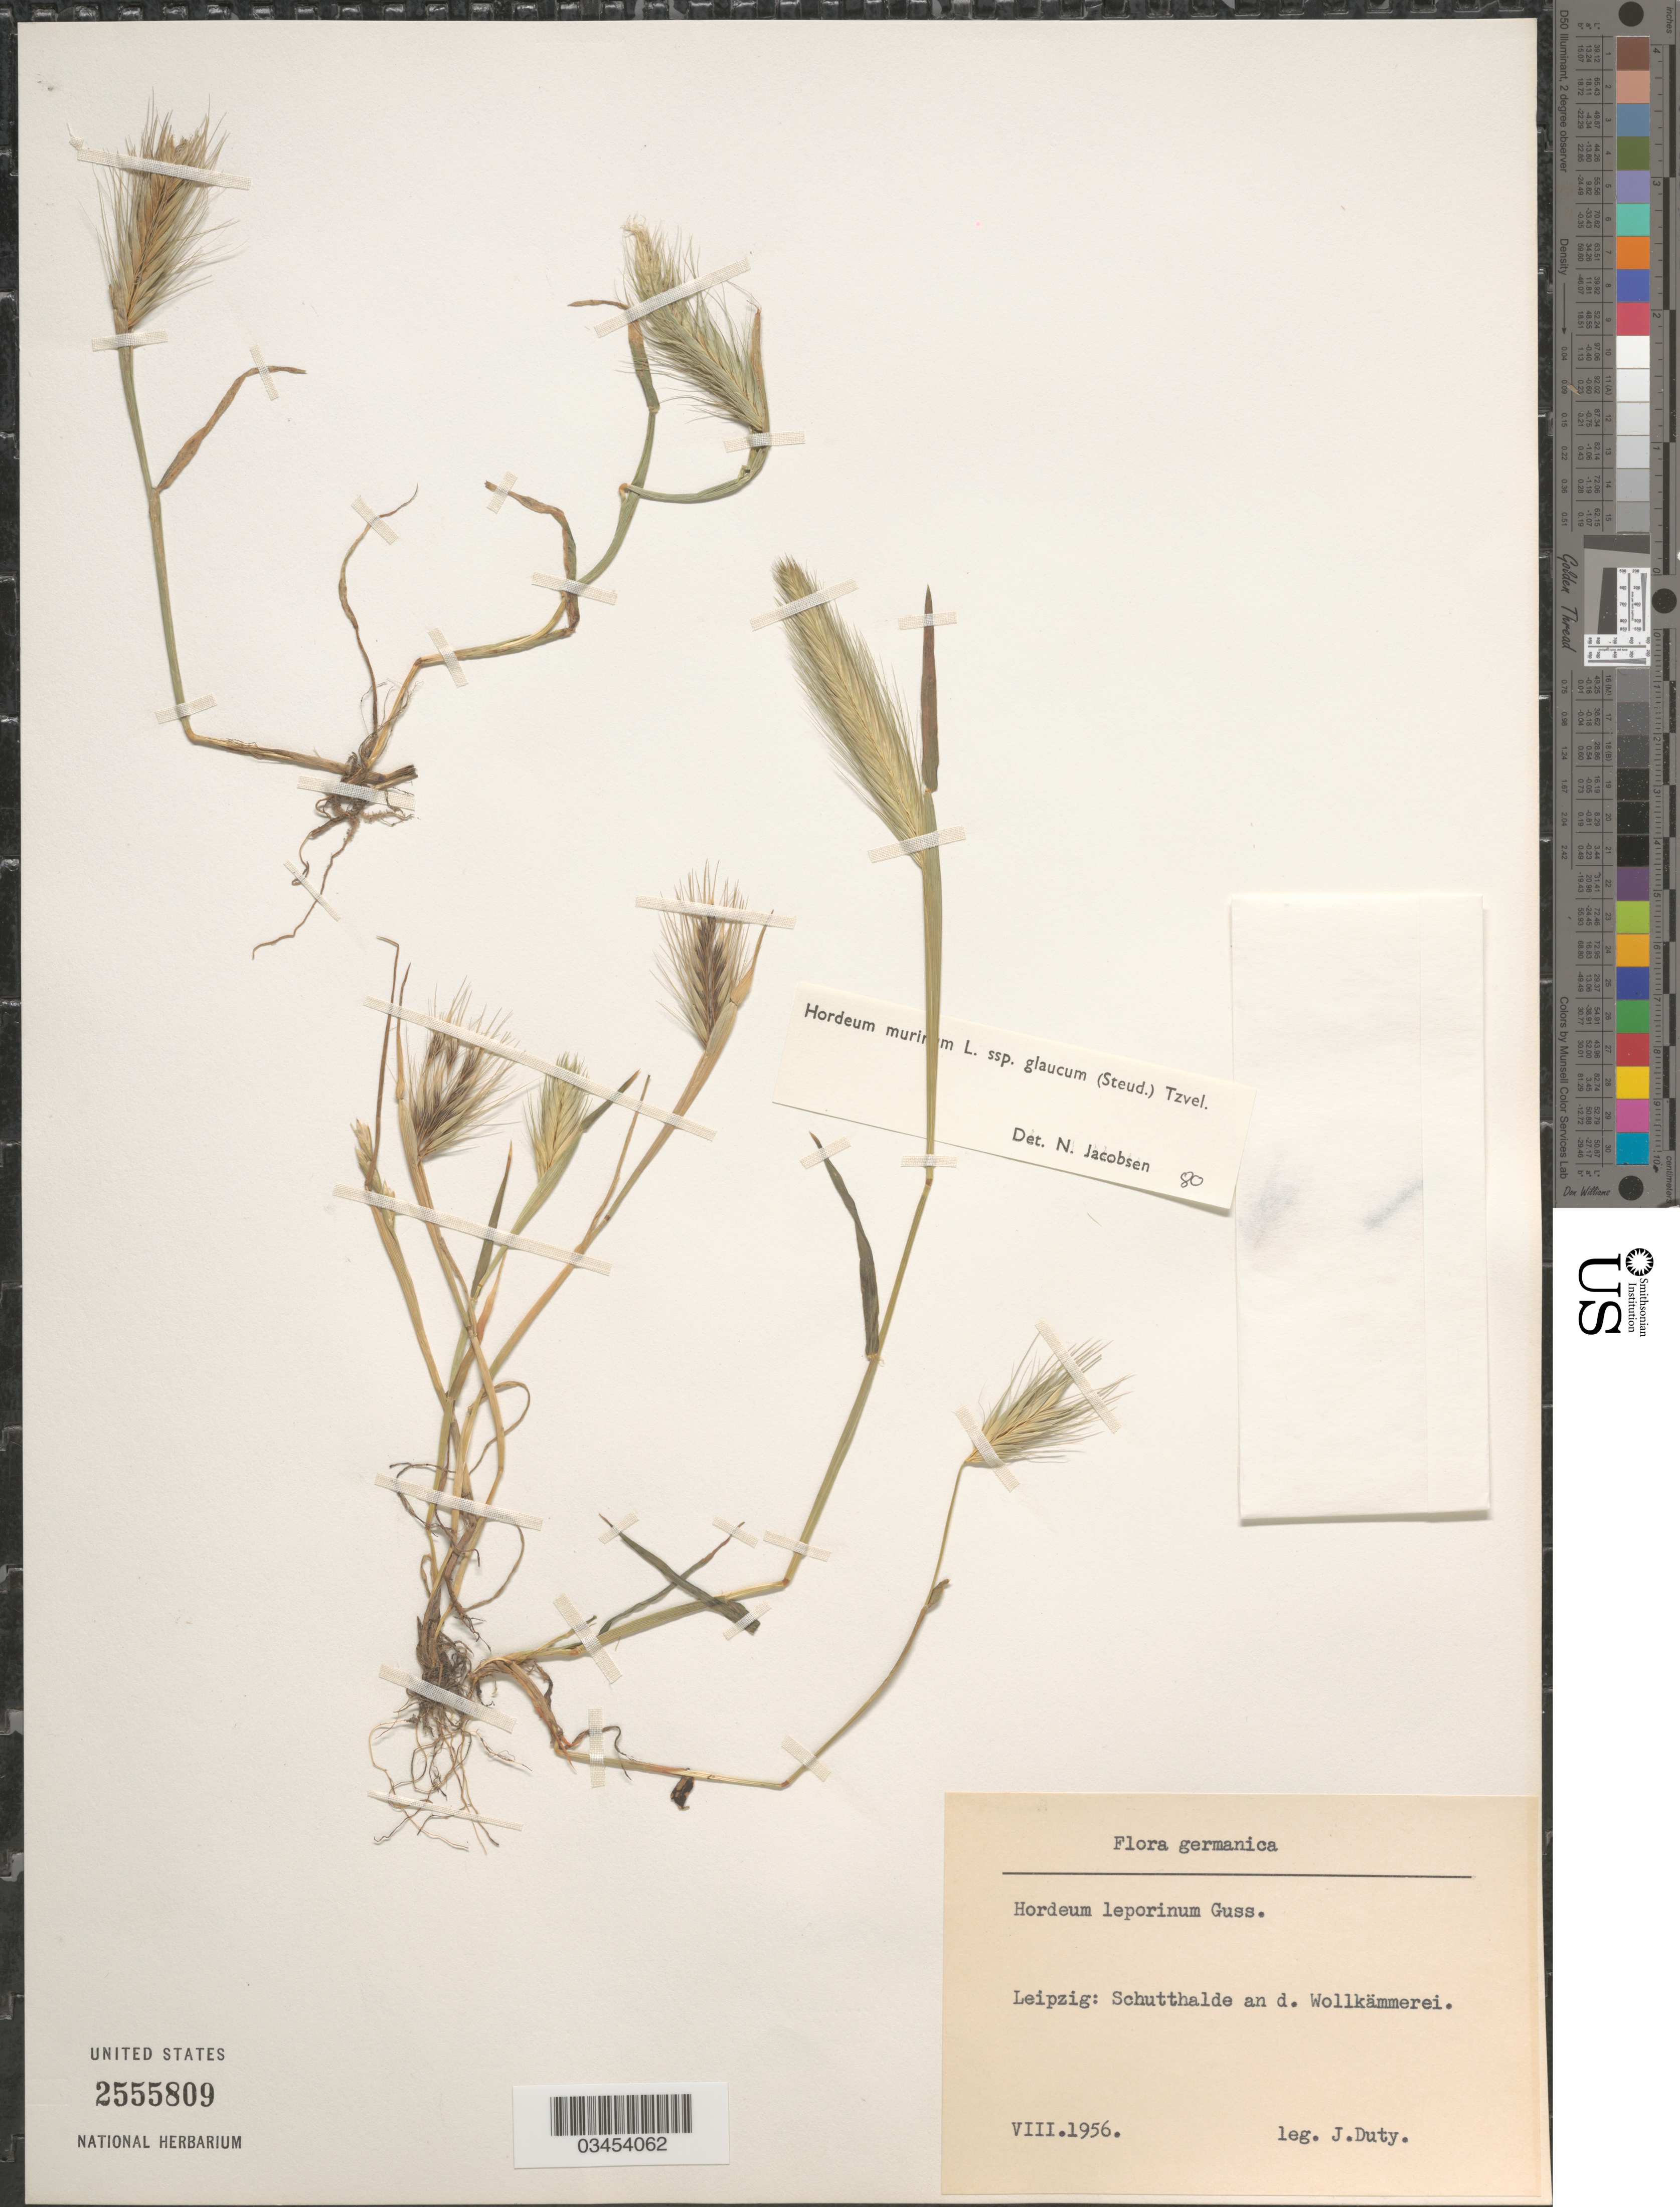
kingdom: Plantae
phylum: Tracheophyta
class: Liliopsida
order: Poales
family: Poaceae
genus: Hordeum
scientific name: Hordeum murinum subsp. leporinum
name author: (Link) Arcang.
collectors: J. Duty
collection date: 1956-08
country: Germany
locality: Germanica. Leipzig: Schutthalde an d. Wollkämmerei.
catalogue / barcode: US 2555809